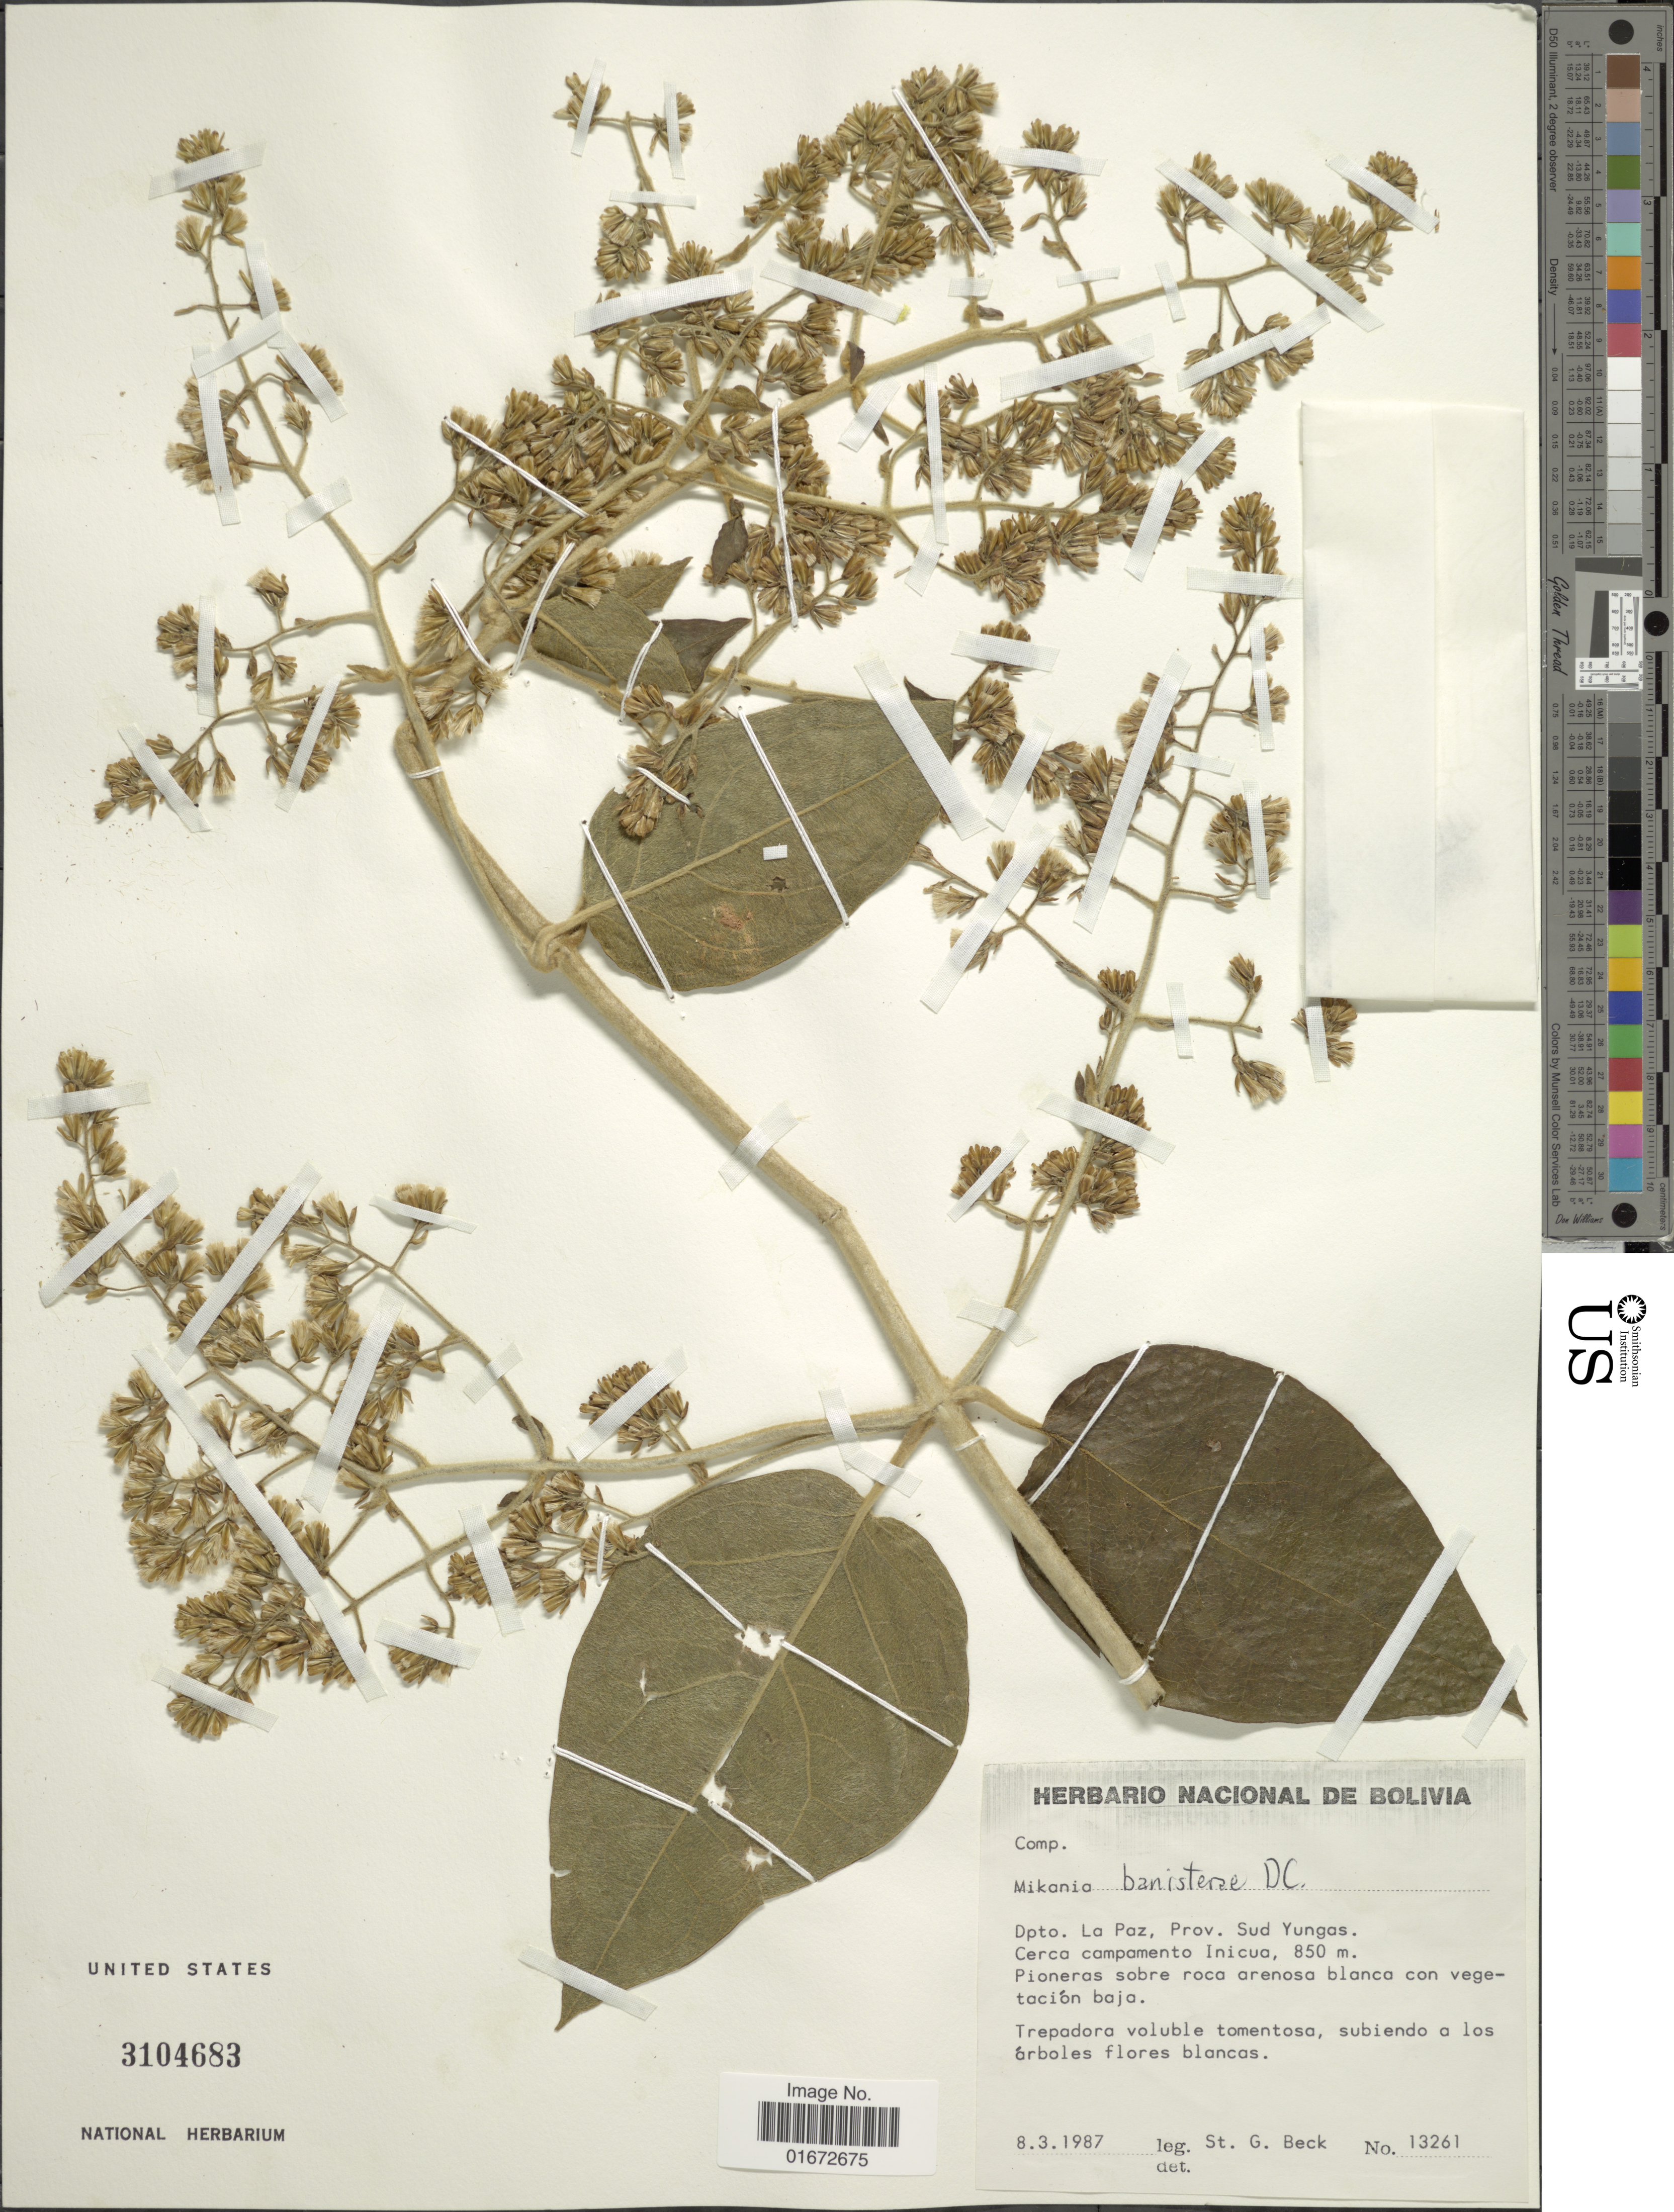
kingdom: Plantae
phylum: Tracheophyta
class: Magnoliopsida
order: Asterales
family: Asteraceae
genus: Mikania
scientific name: Mikania banisteriae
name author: DC.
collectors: S. G. Beck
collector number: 13261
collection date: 1987-03-08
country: Bolivia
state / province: La Paz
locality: Dpto. La Paz, Prov. Sud Yungas. Cerca campamento Inicua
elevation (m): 850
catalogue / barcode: US 3104683